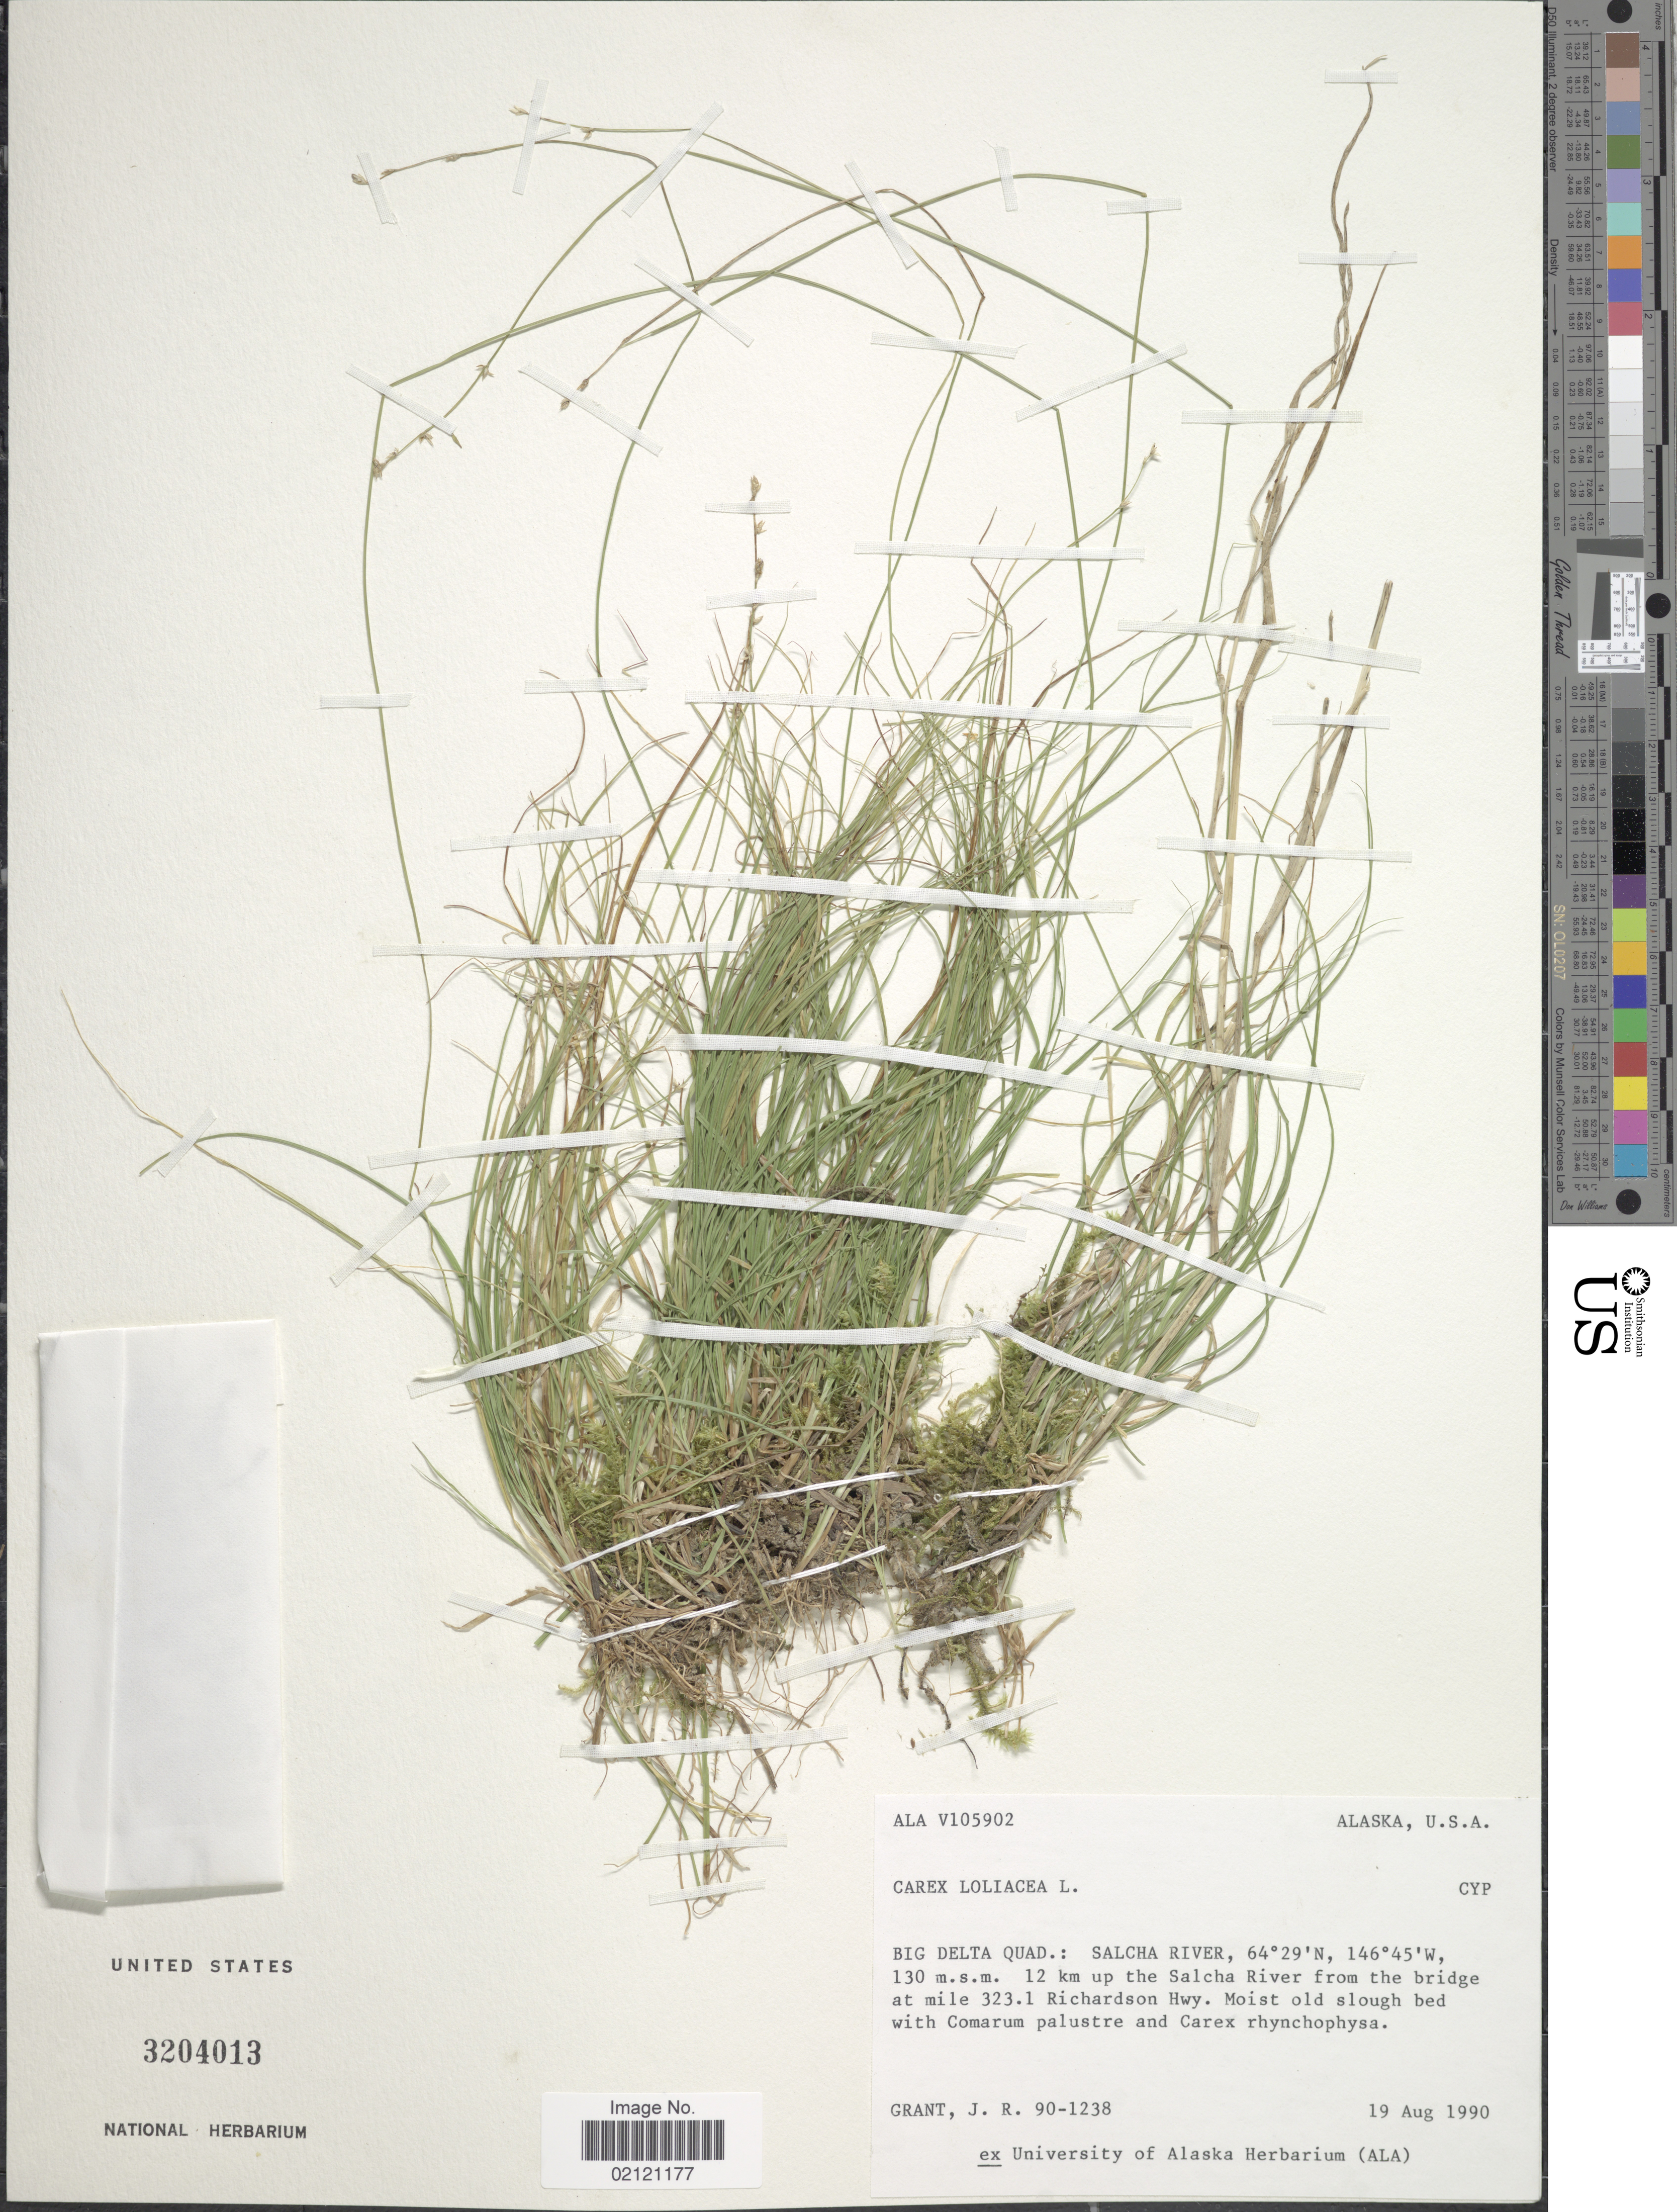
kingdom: Plantae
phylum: Tracheophyta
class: Liliopsida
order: Poales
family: Cyperaceae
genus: Carex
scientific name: Carex loliacea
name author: L.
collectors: J. Grant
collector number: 90-1238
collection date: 1990-08-19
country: United States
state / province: Alaska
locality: Big Delta Quad.: Salcha River, 12 km up the Salcha River from the bridge at mile 323.1 Richardson Hwy.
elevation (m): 130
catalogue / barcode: US 3204013